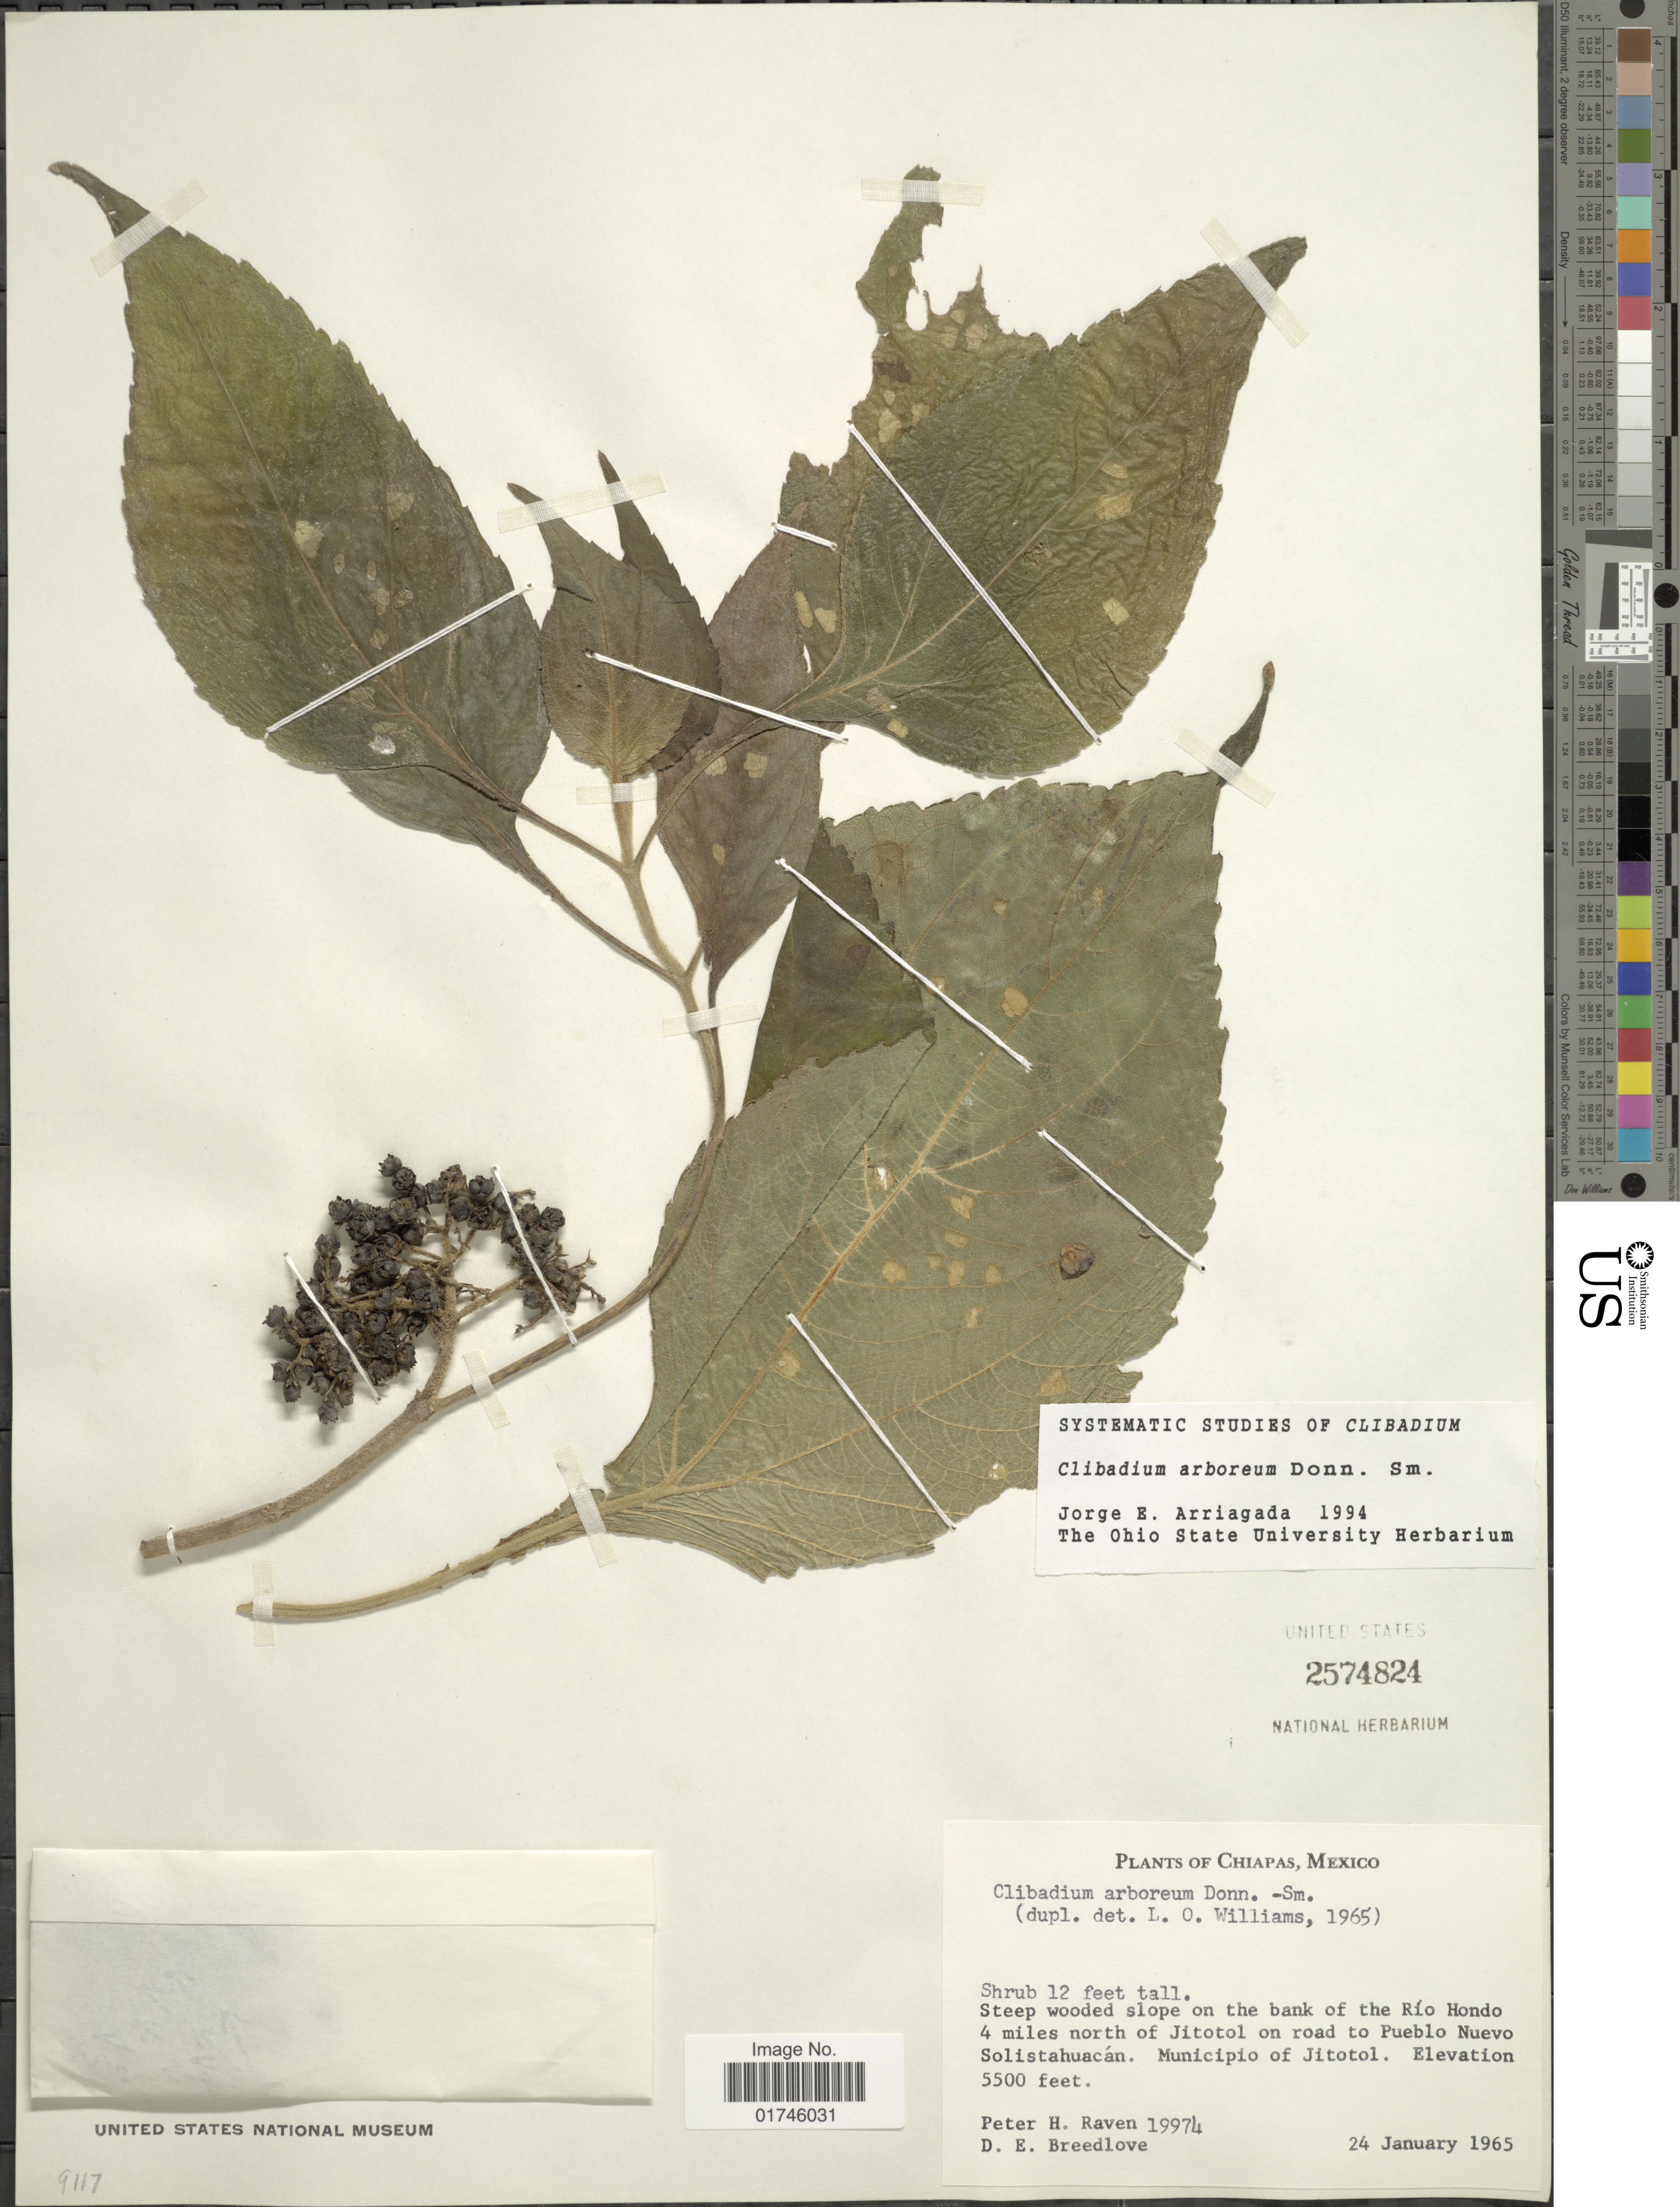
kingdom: Plantae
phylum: Tracheophyta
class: Magnoliopsida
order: Asterales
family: Asteraceae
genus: Clibadium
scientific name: Clibadium arboreum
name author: Donn. Sm.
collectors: P. Raven & D. E. Breedlove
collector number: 19974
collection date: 1965-01-24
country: Mexico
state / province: Chiapas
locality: Chiapas, Mexico. Slope on the bank the Rio Hondo 4 miles north of Jitocol on road to Pueblo Nuevo Solistahuacan. Municipio of Jitotol ,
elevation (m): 1676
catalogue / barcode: US 2574824